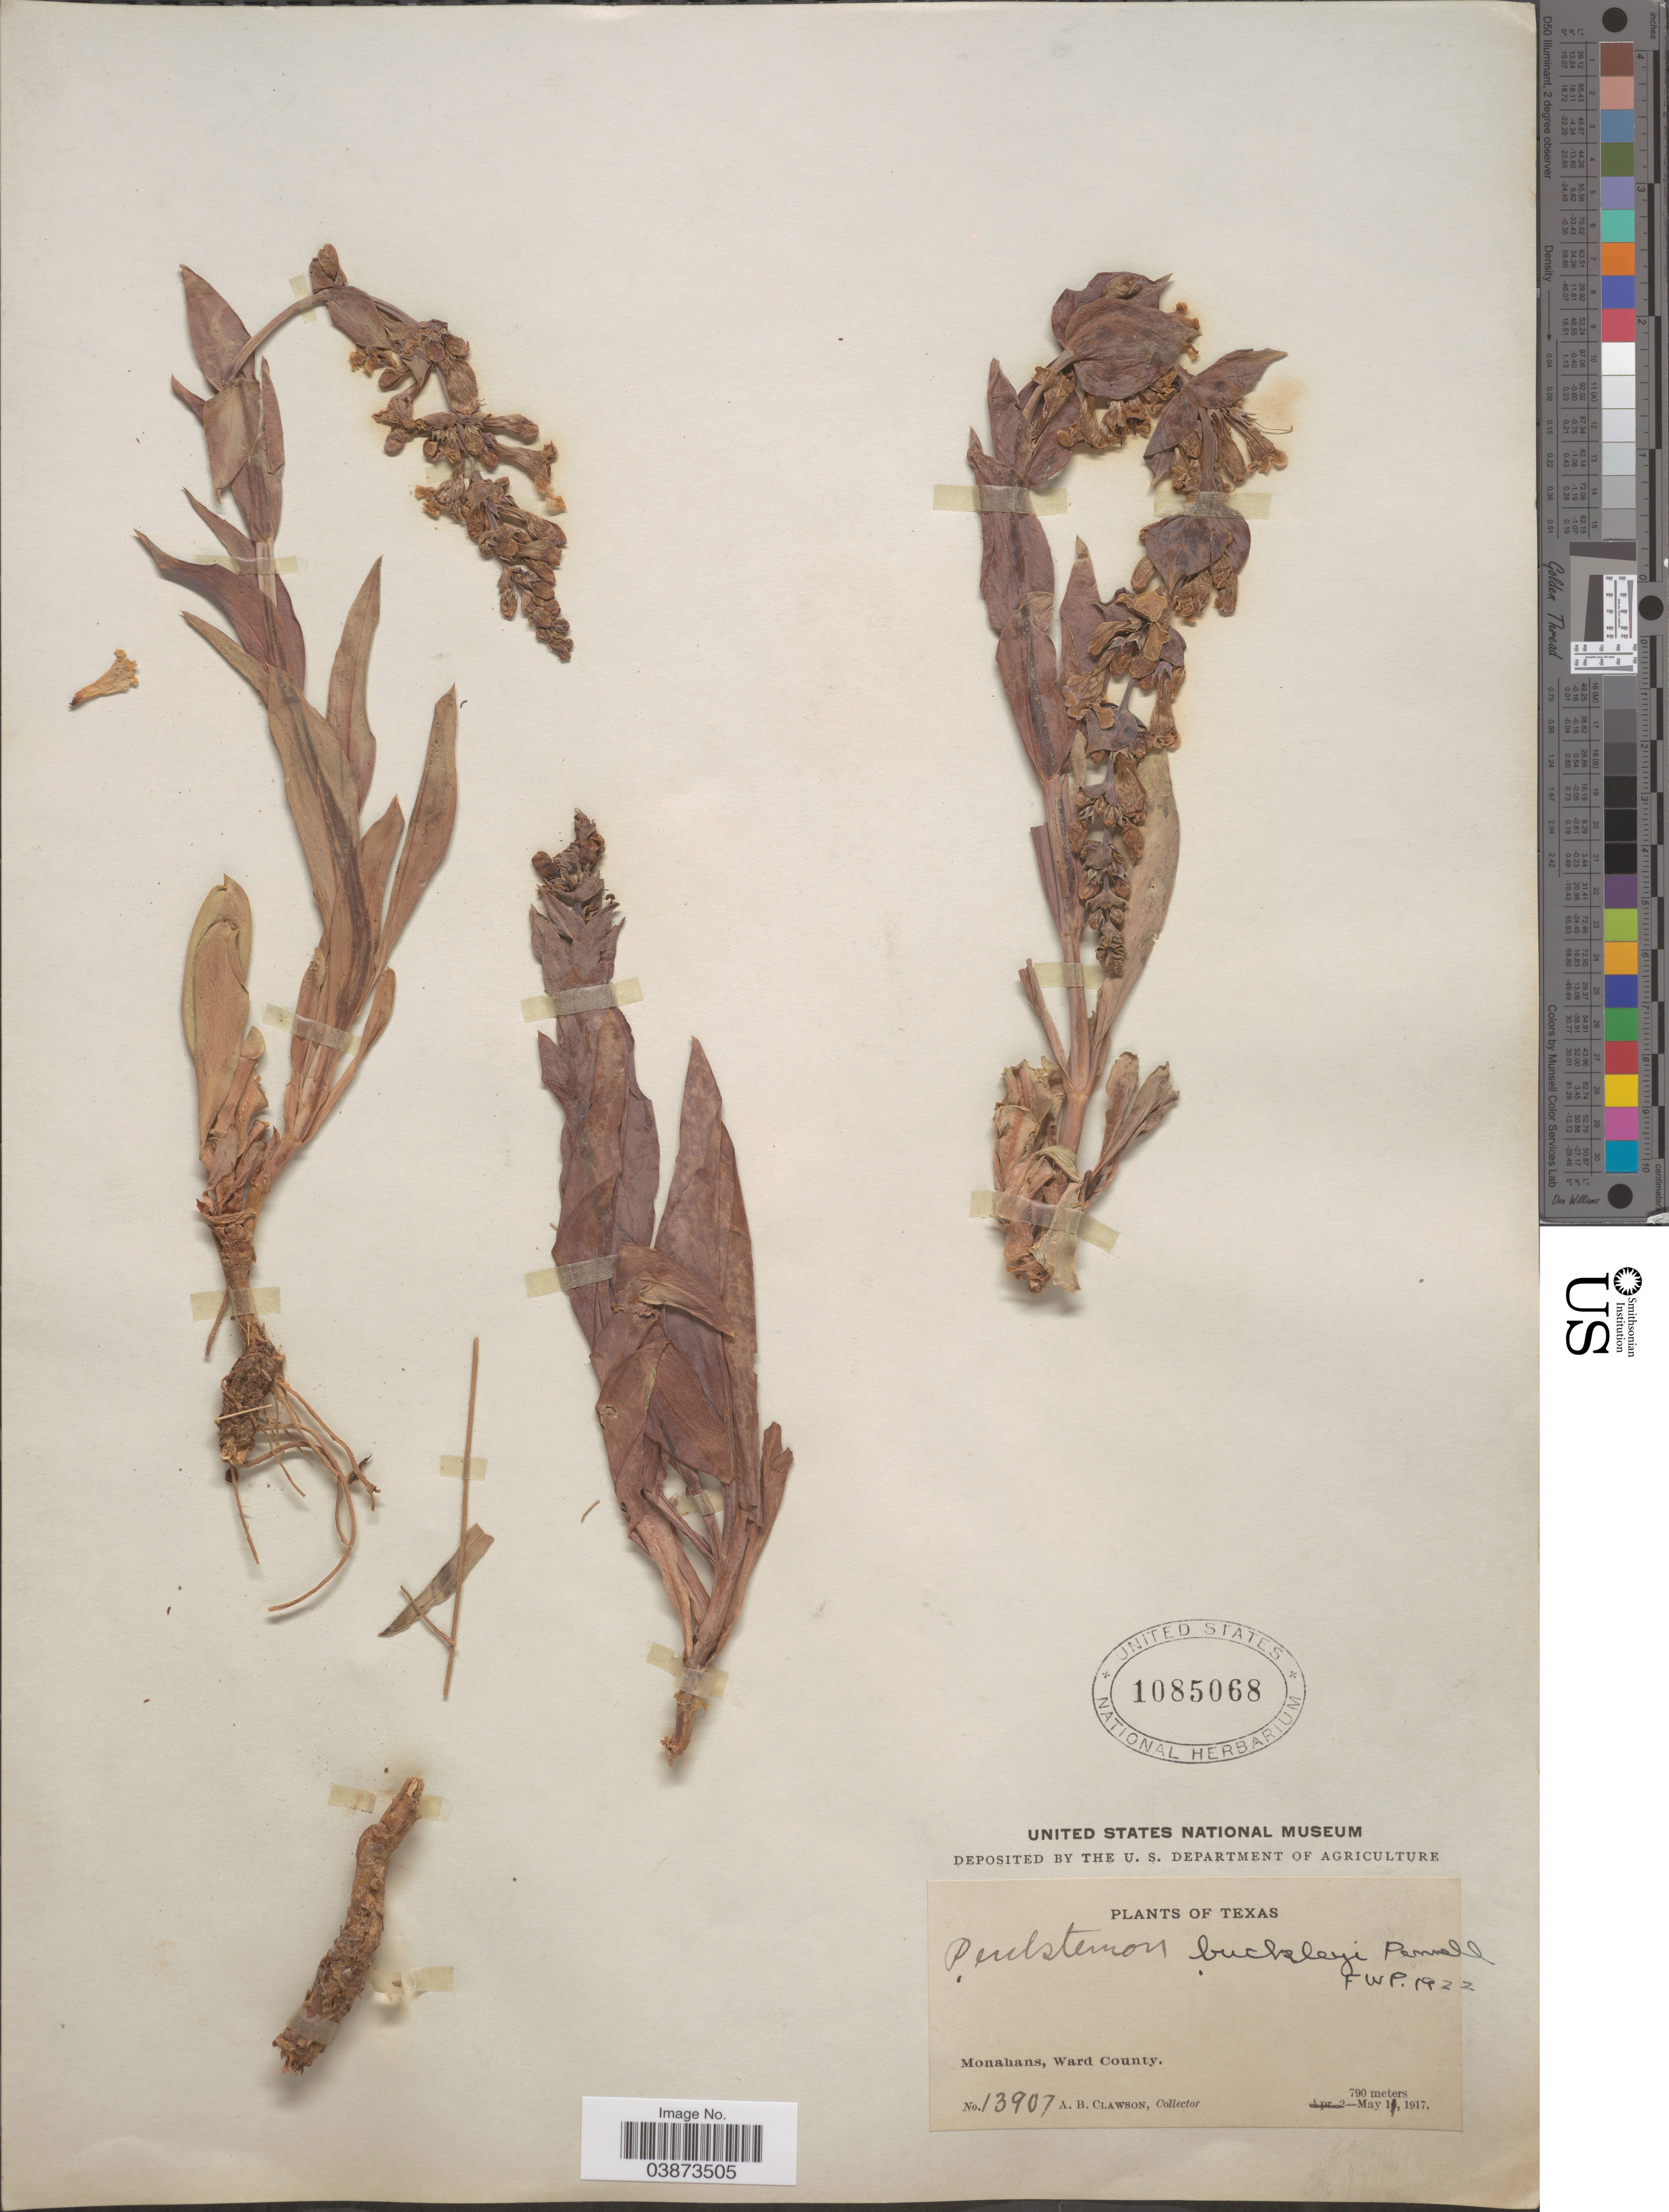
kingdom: Plantae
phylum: Tracheophyta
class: Magnoliopsida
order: Lamiales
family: Plantaginaceae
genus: Penstemon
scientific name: Penstemon buckleyi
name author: Pennell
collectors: A. Clawson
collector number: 13907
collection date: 1917-05-11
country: United States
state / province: Texas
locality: Monahans, Ward County.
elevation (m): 790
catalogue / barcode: US 1085068